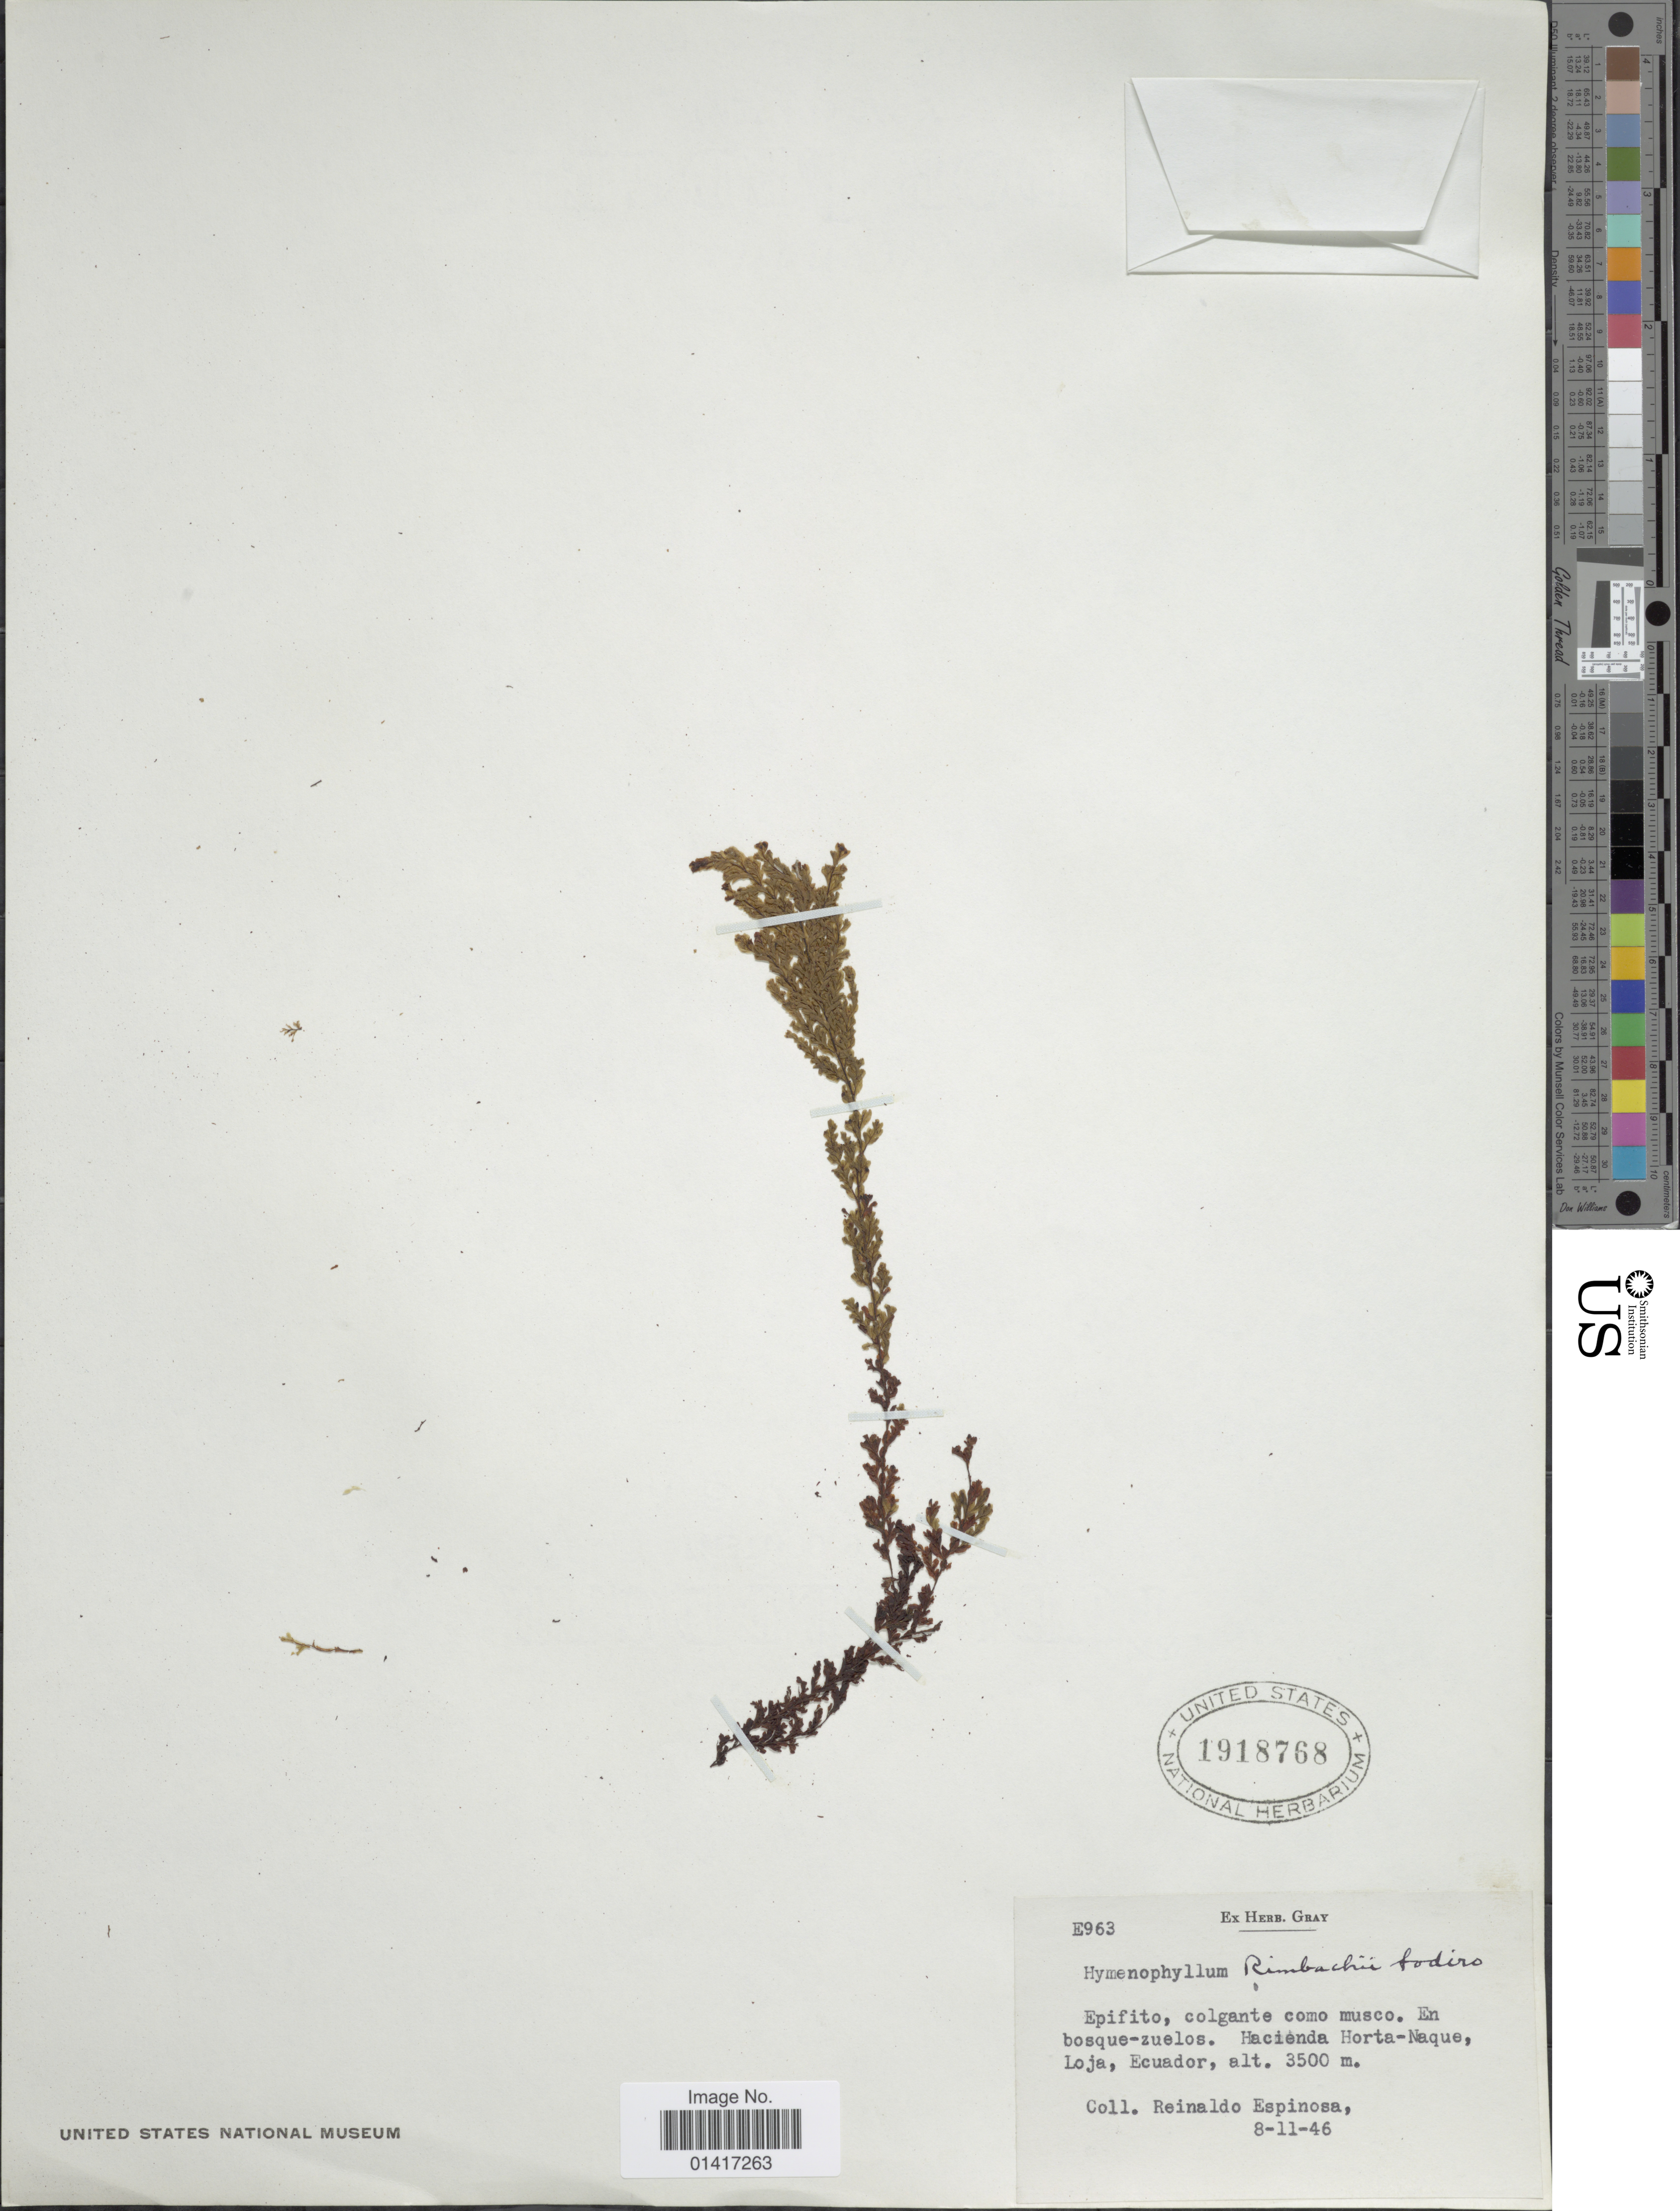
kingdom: Plantae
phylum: Tracheophyta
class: Polypodiopsida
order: Hymenophyllales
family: Hymenophyllaceae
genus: Hymenophyllum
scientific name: Hymenophyllum undulatum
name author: (Sw.) Sw.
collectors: R. Espinosa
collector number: E963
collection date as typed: Transcribed d/m/y: 8/11/46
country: Ecuador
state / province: Loja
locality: Epifito, colgante como musco. En bosque-zuelos. Hacienda Horta-Naque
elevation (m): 3500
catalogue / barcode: US 1918768